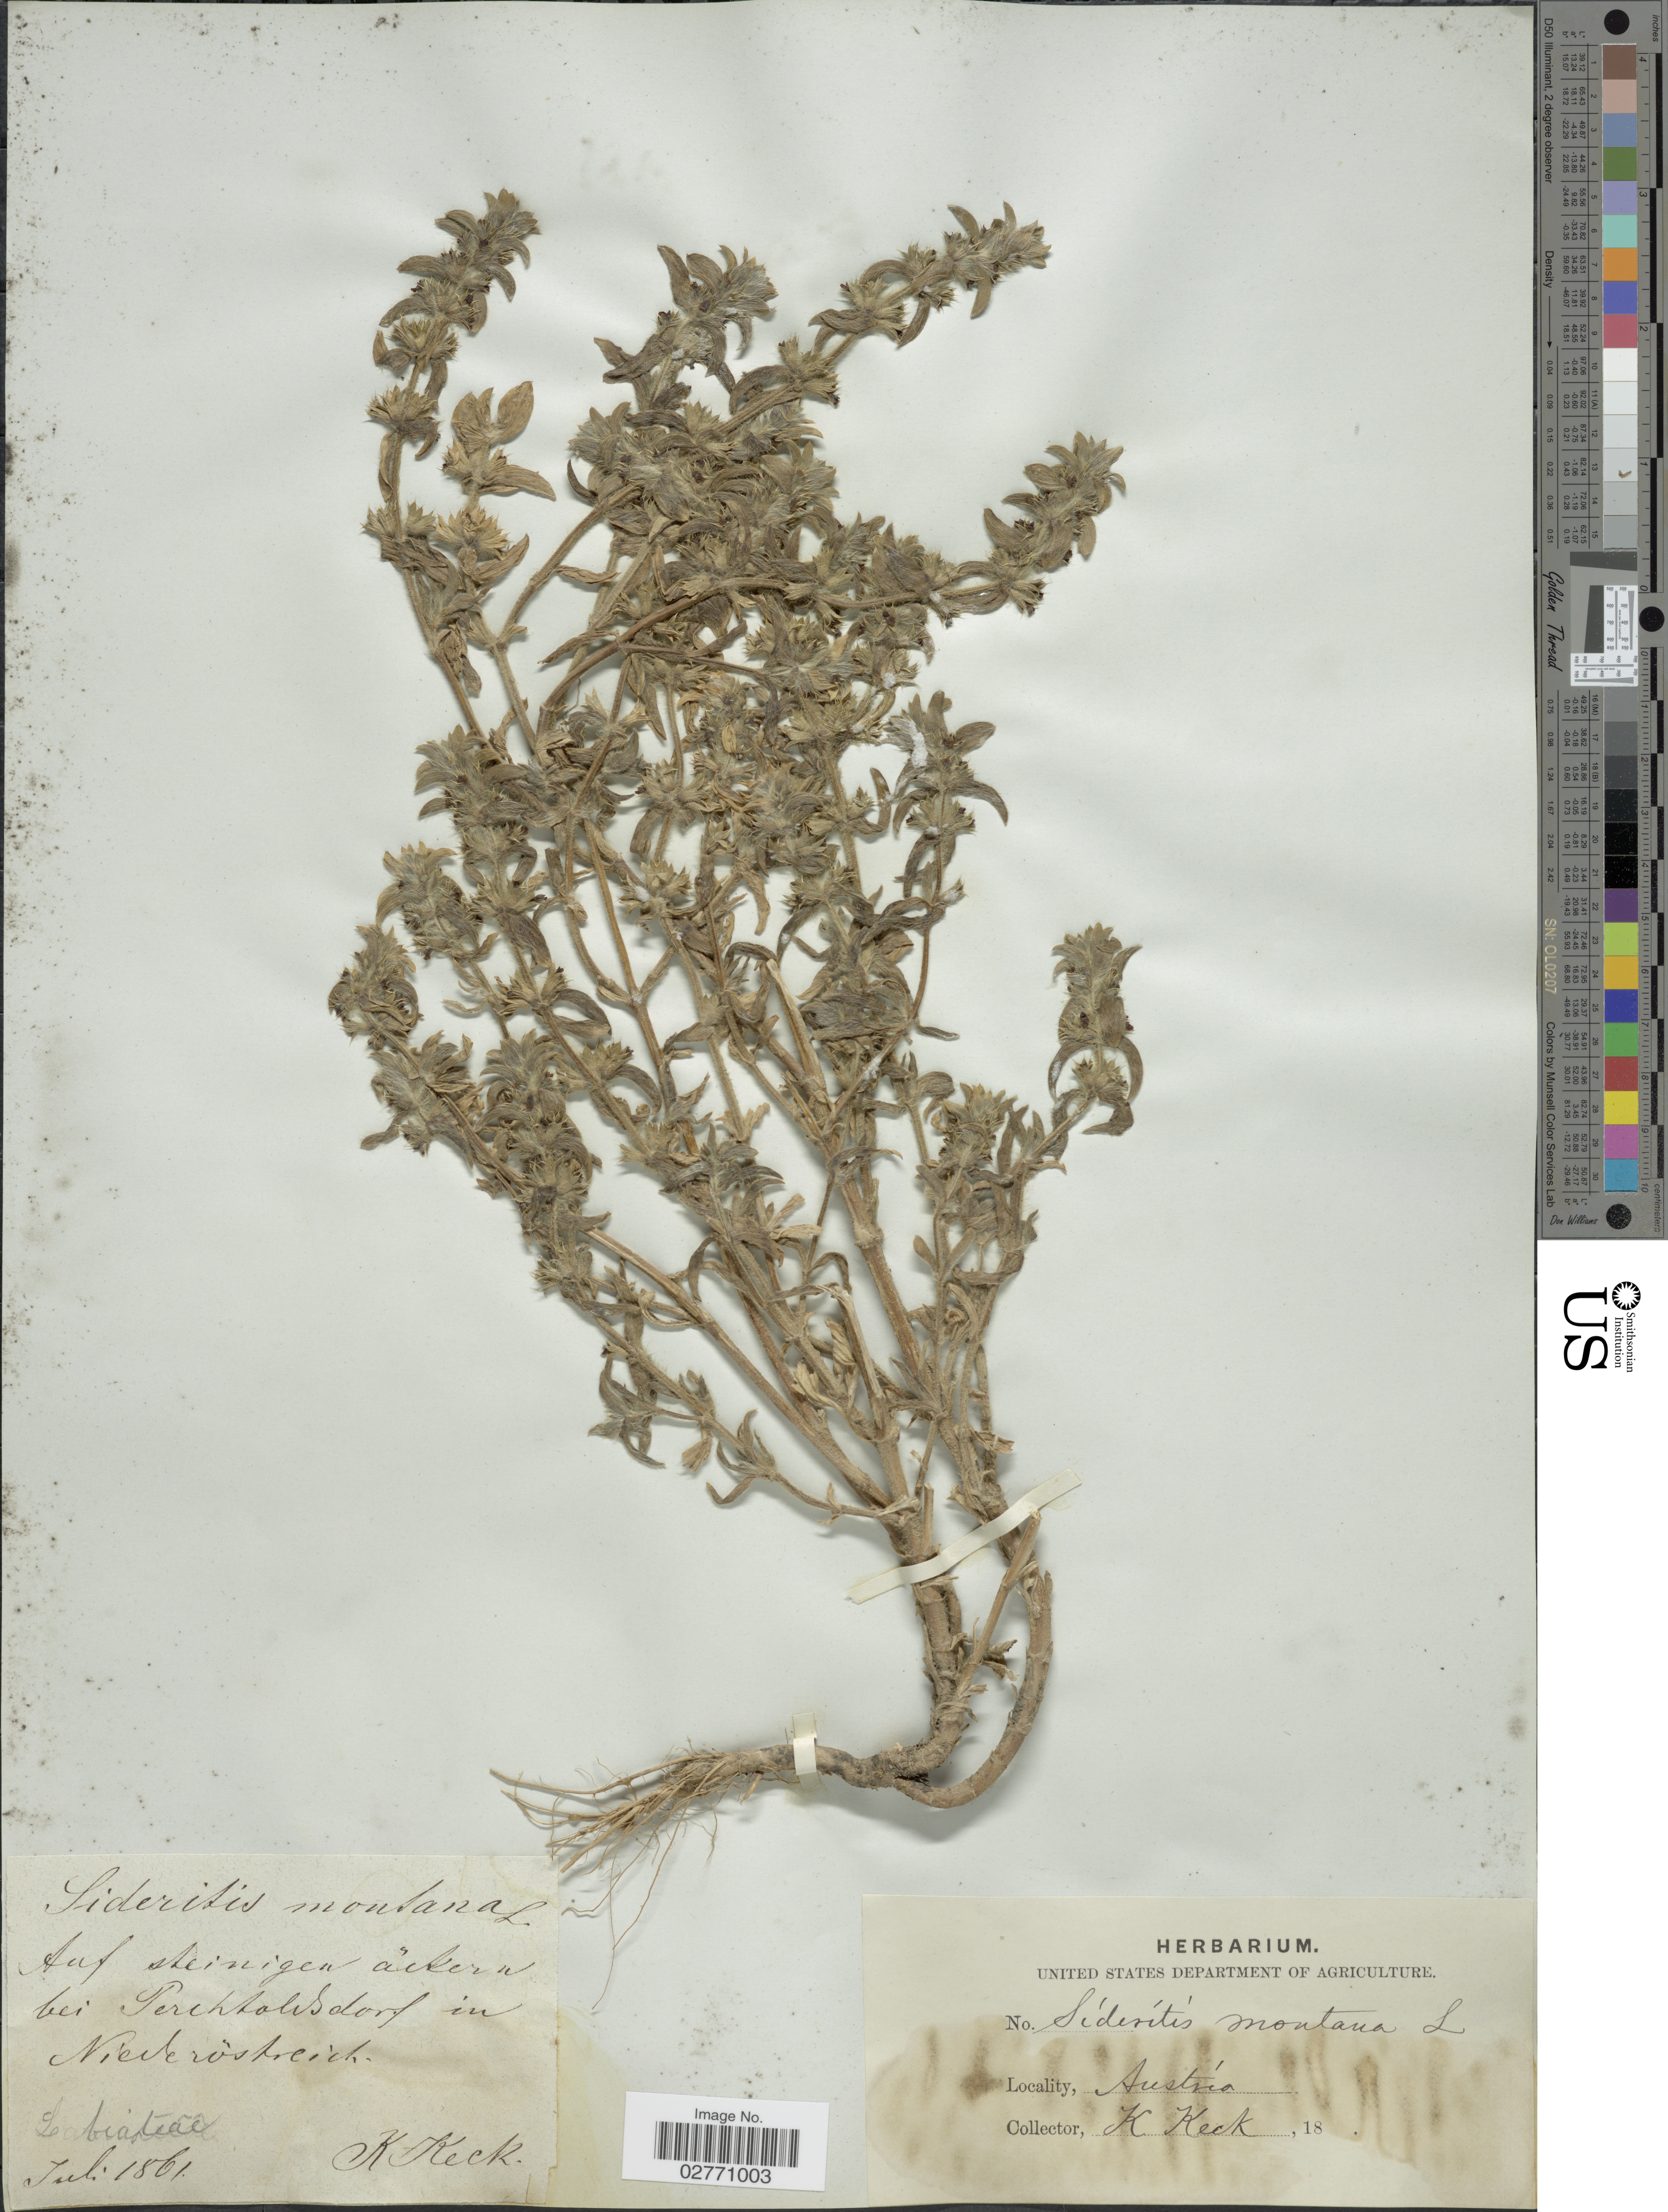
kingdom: Plantae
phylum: Tracheophyta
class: Magnoliopsida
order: Lamiales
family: Lamiaceae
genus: Sideritis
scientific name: Sideritis montana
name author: L.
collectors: K. Keck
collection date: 1861-07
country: Austria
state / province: Niederosterreich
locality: Auf steinigen ackern bei Percholisdorf [interpreted] in Niederöstreich.